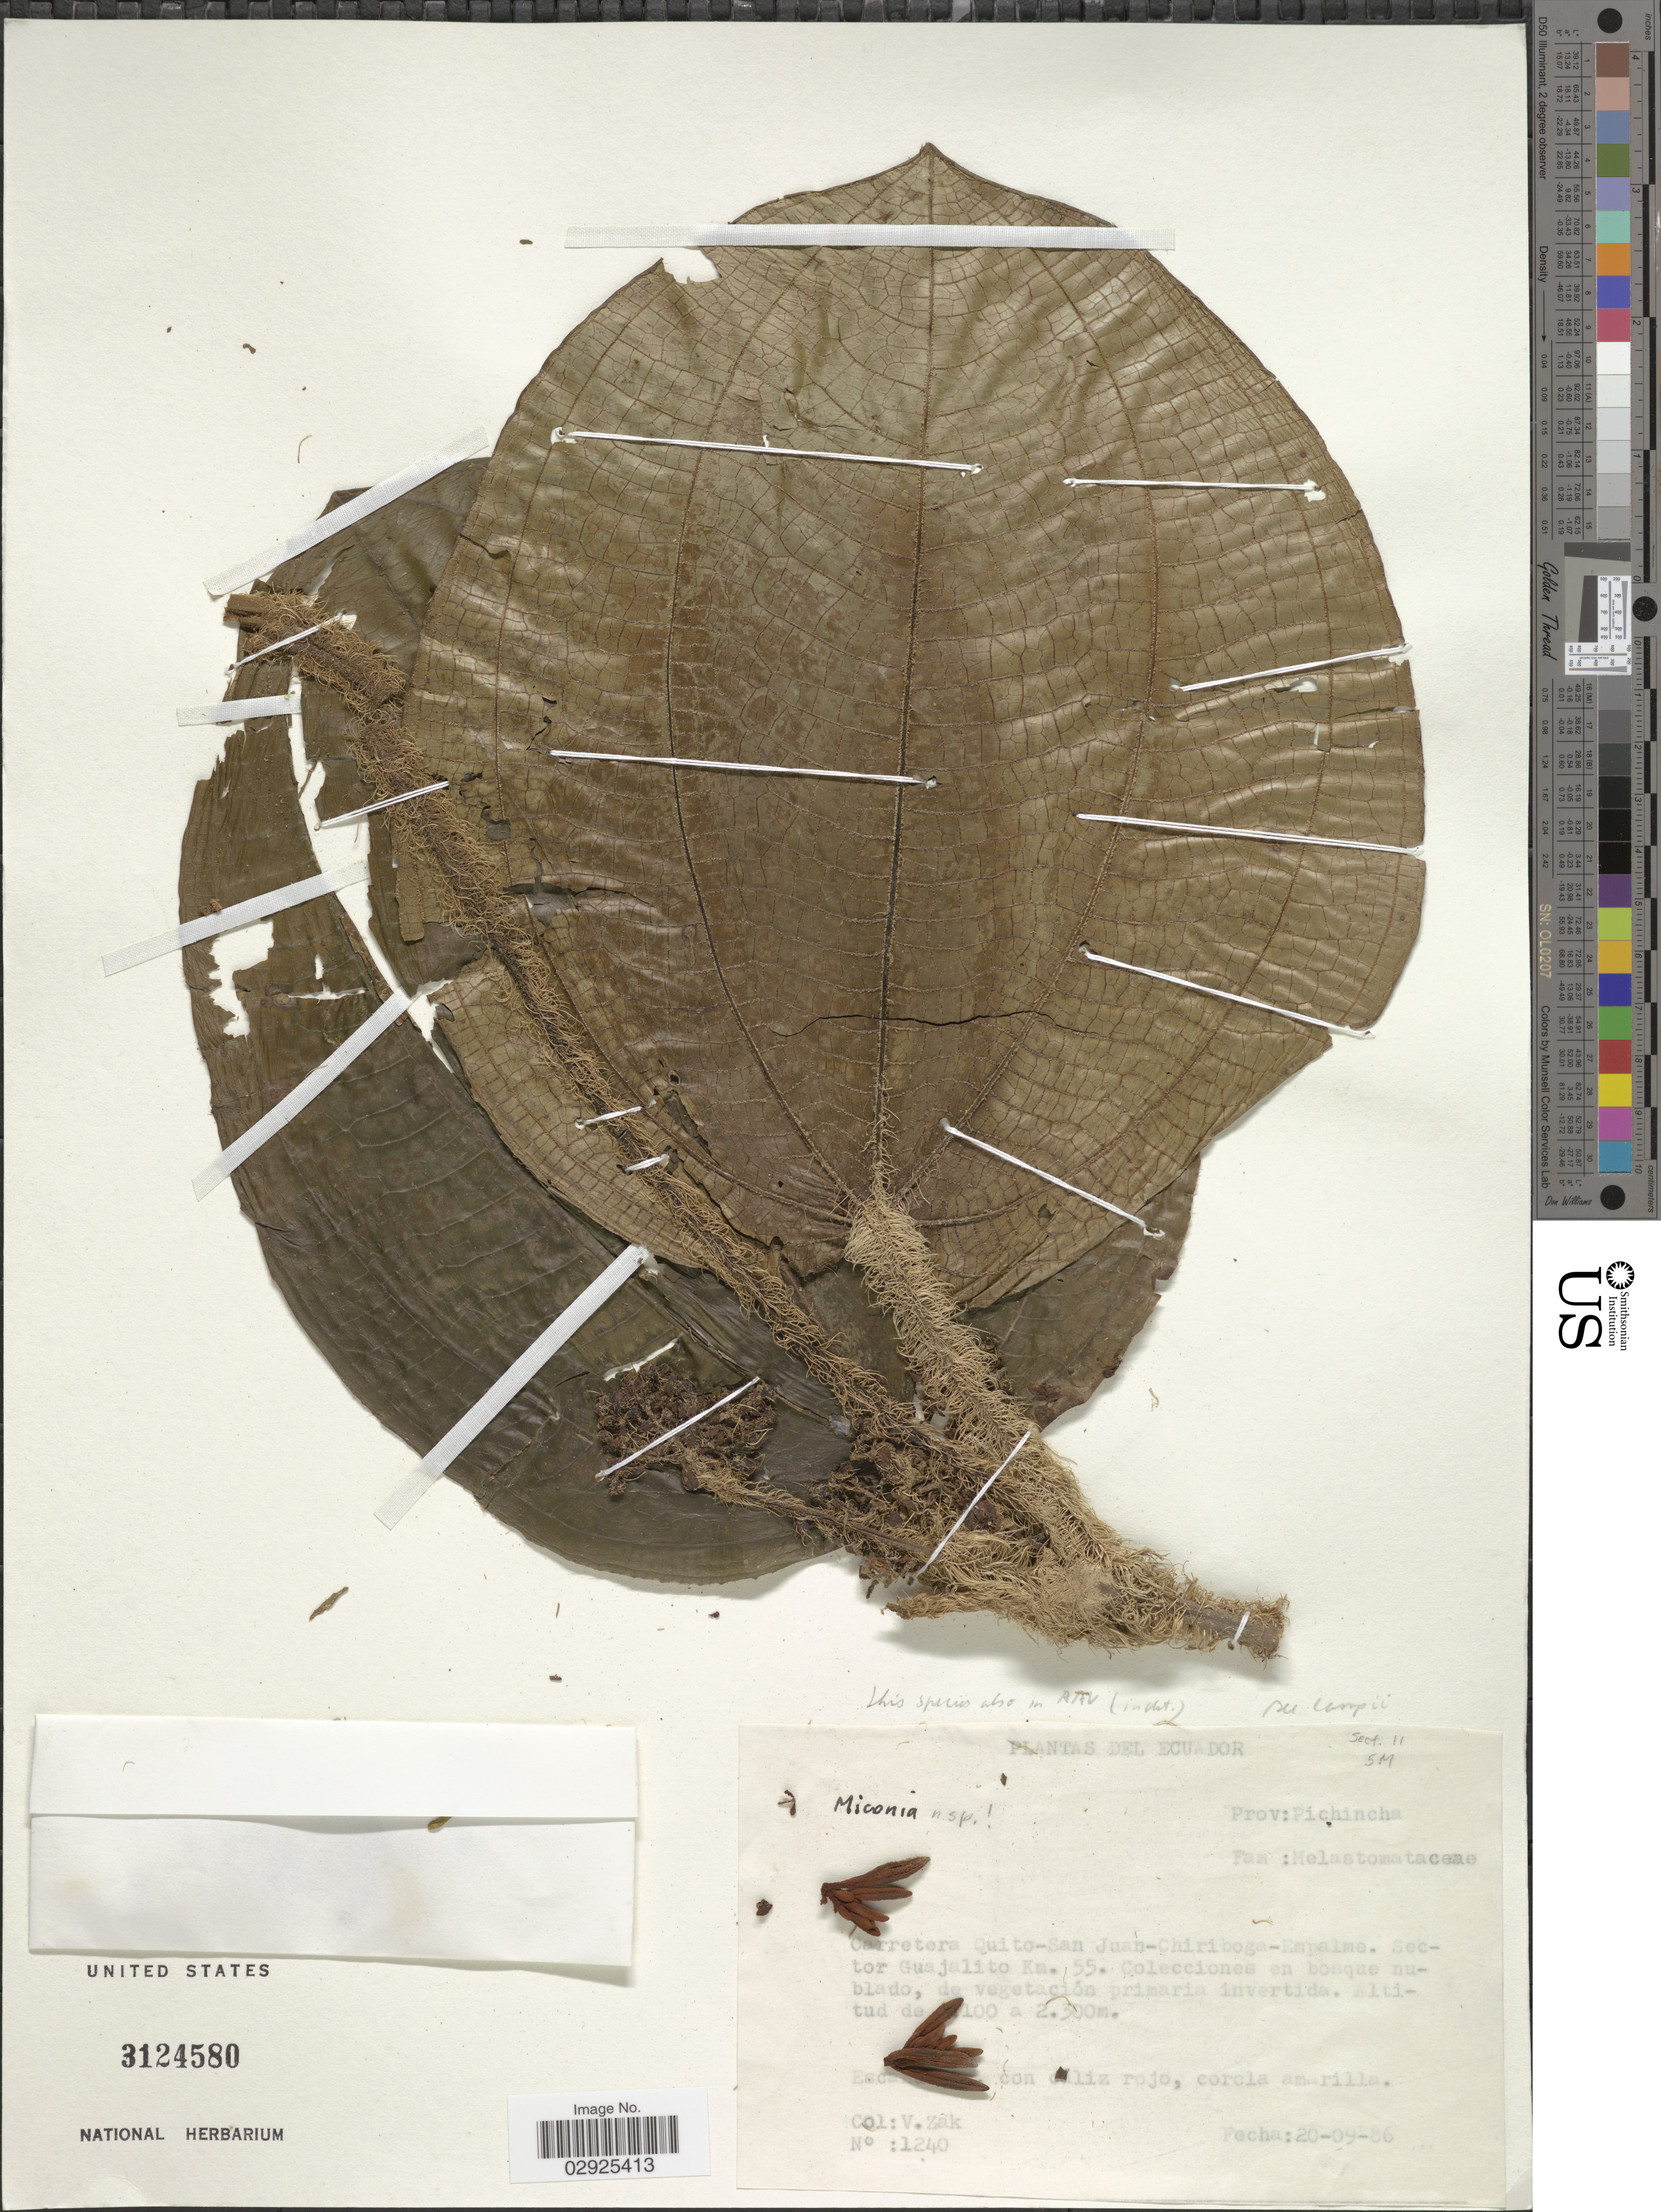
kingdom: Plantae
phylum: Tracheophyta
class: Magnoliopsida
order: Myrtales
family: Melastomataceae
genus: Miconia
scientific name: Miconia sp.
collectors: V. Zak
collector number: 1240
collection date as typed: Transcribed d/m/y: 20/9/86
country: Ecuador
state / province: Pichincha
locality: Prov: Pichincha, Carretera Quito-San Juan-Chiriboga-Empalme, Sector Guajalito, Km. 55.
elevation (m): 2100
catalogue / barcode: US 3124580